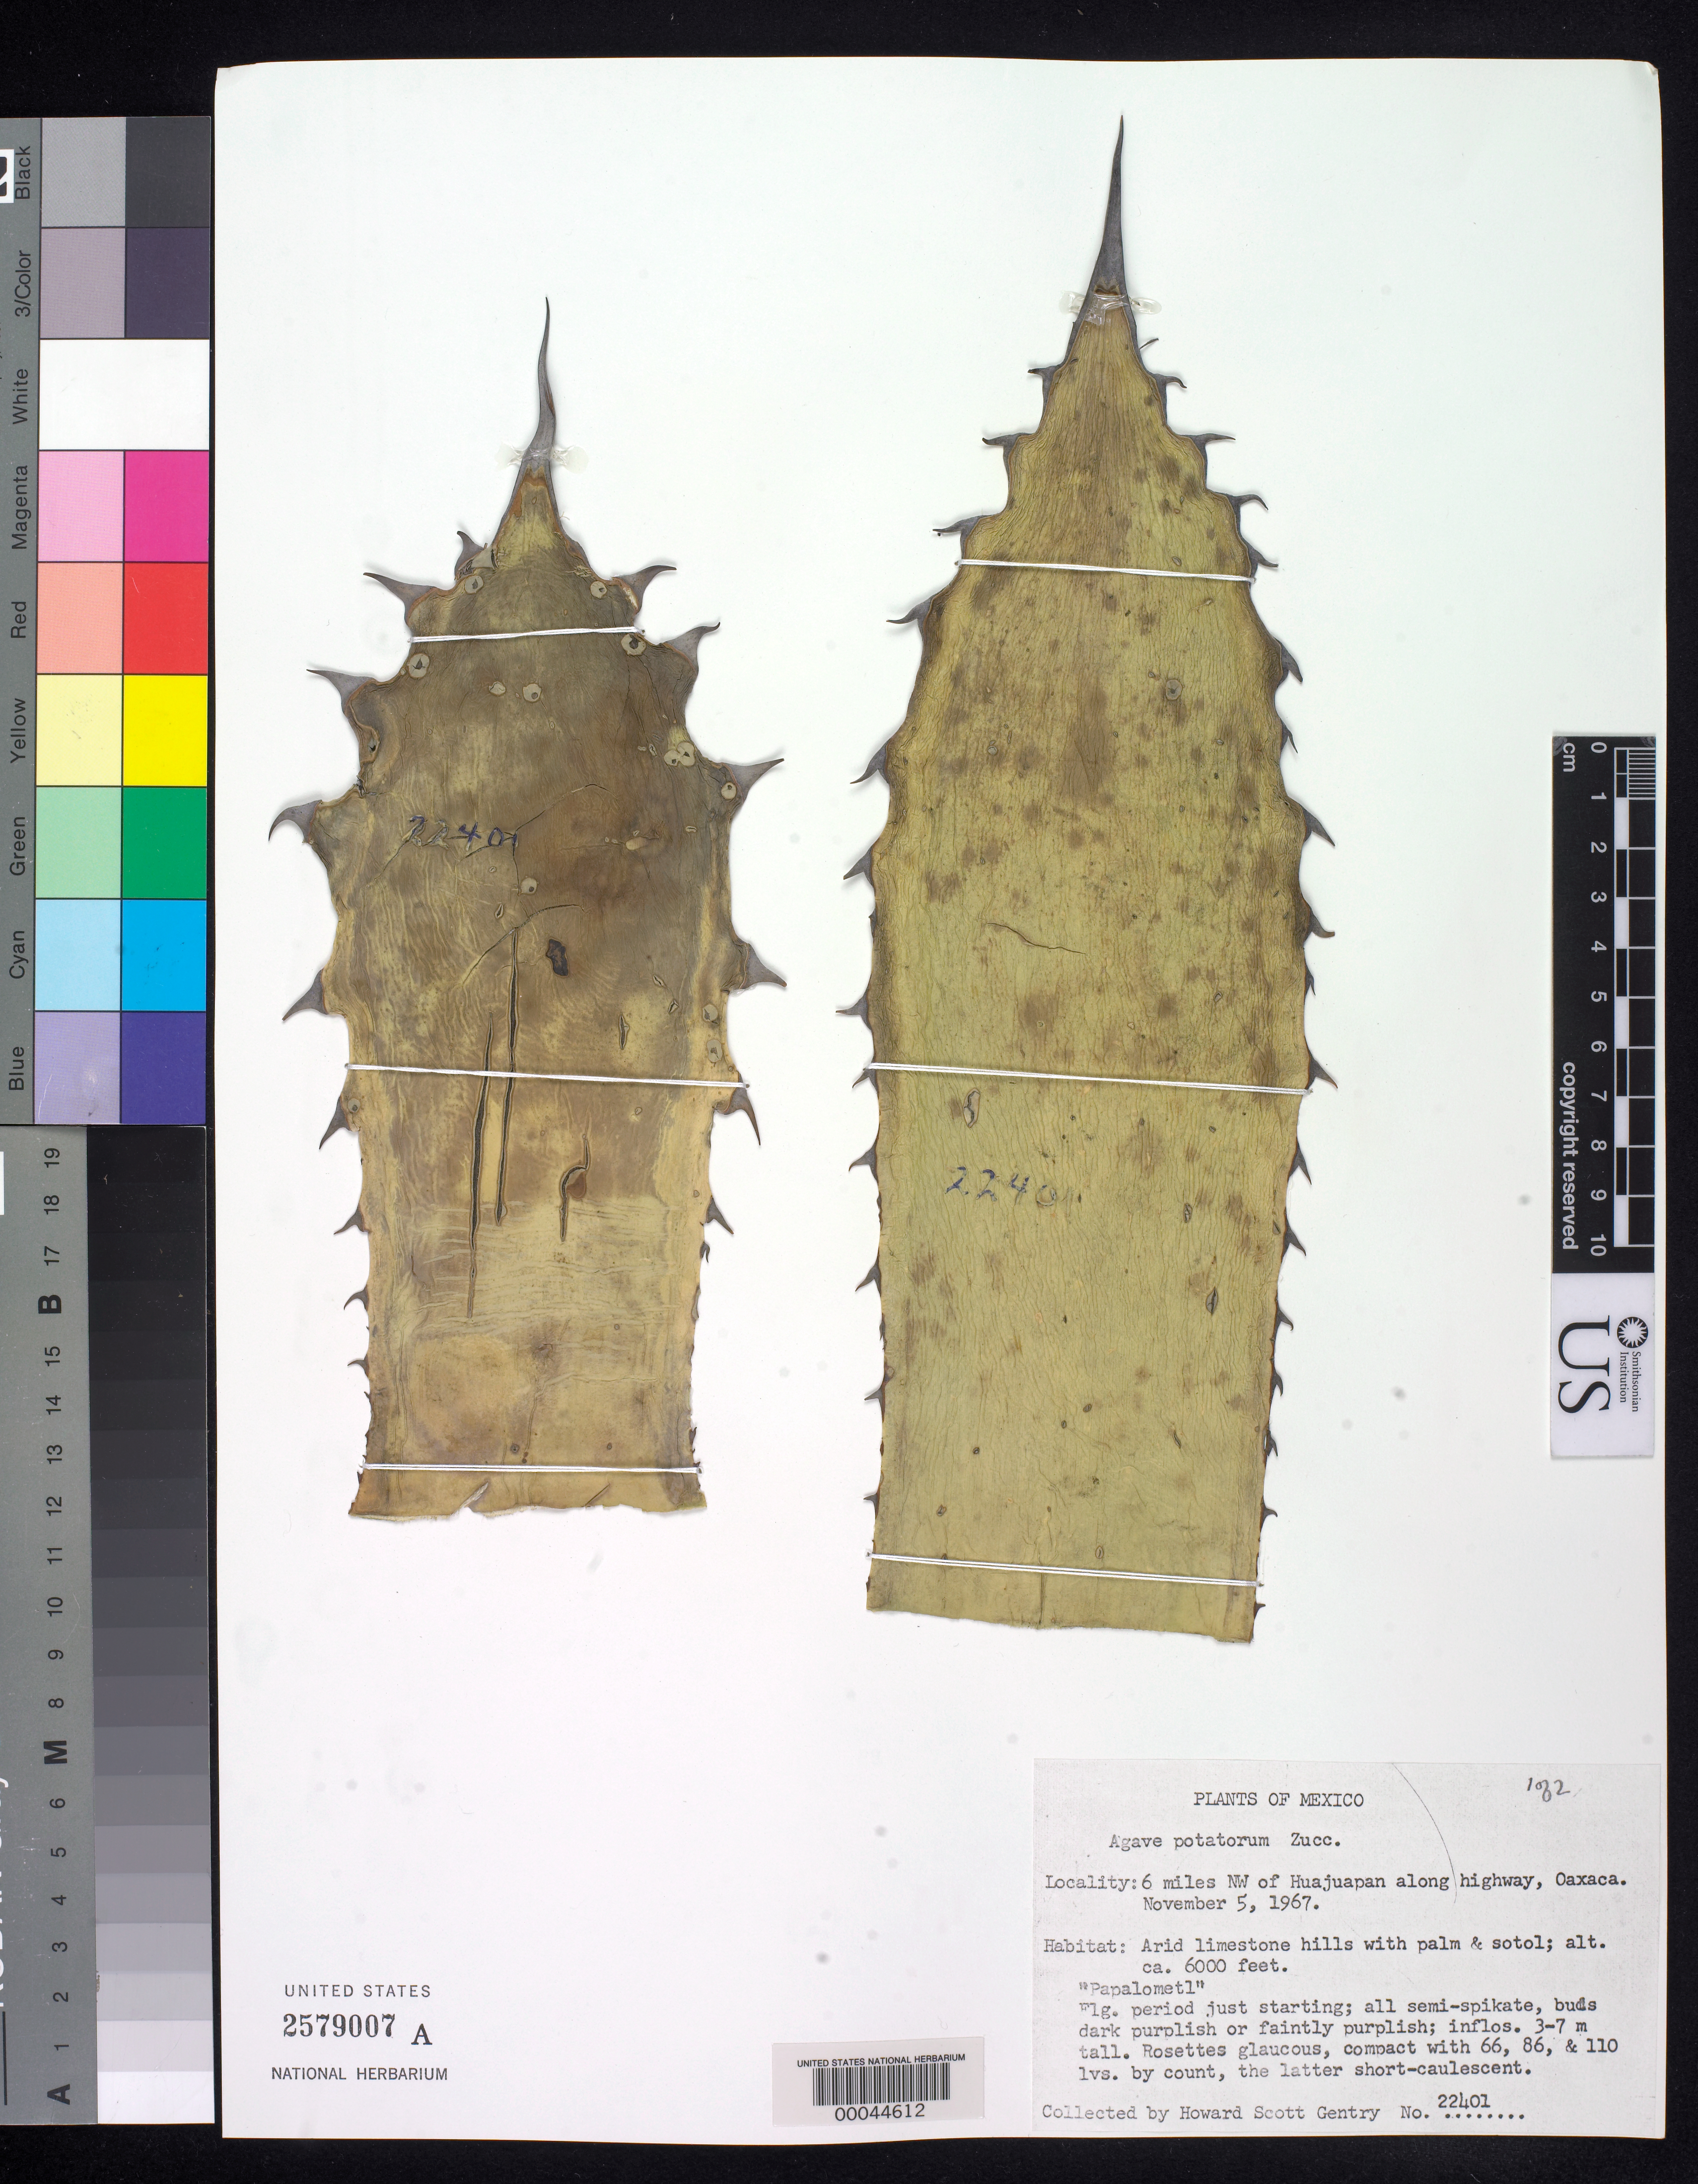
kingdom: Plantae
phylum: Tracheophyta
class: Liliopsida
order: Asparagales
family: Asparagaceae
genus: Agave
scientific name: Agave potatorum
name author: Zucc.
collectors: H. S. Gentry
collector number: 22401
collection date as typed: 05 Nov 1967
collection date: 1967-11-05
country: Mexico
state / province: Oaxaca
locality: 6 mi NW of Huajuapan along highway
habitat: Arid limestone hills with palm and sotol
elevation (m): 1829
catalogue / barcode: US 2579007A